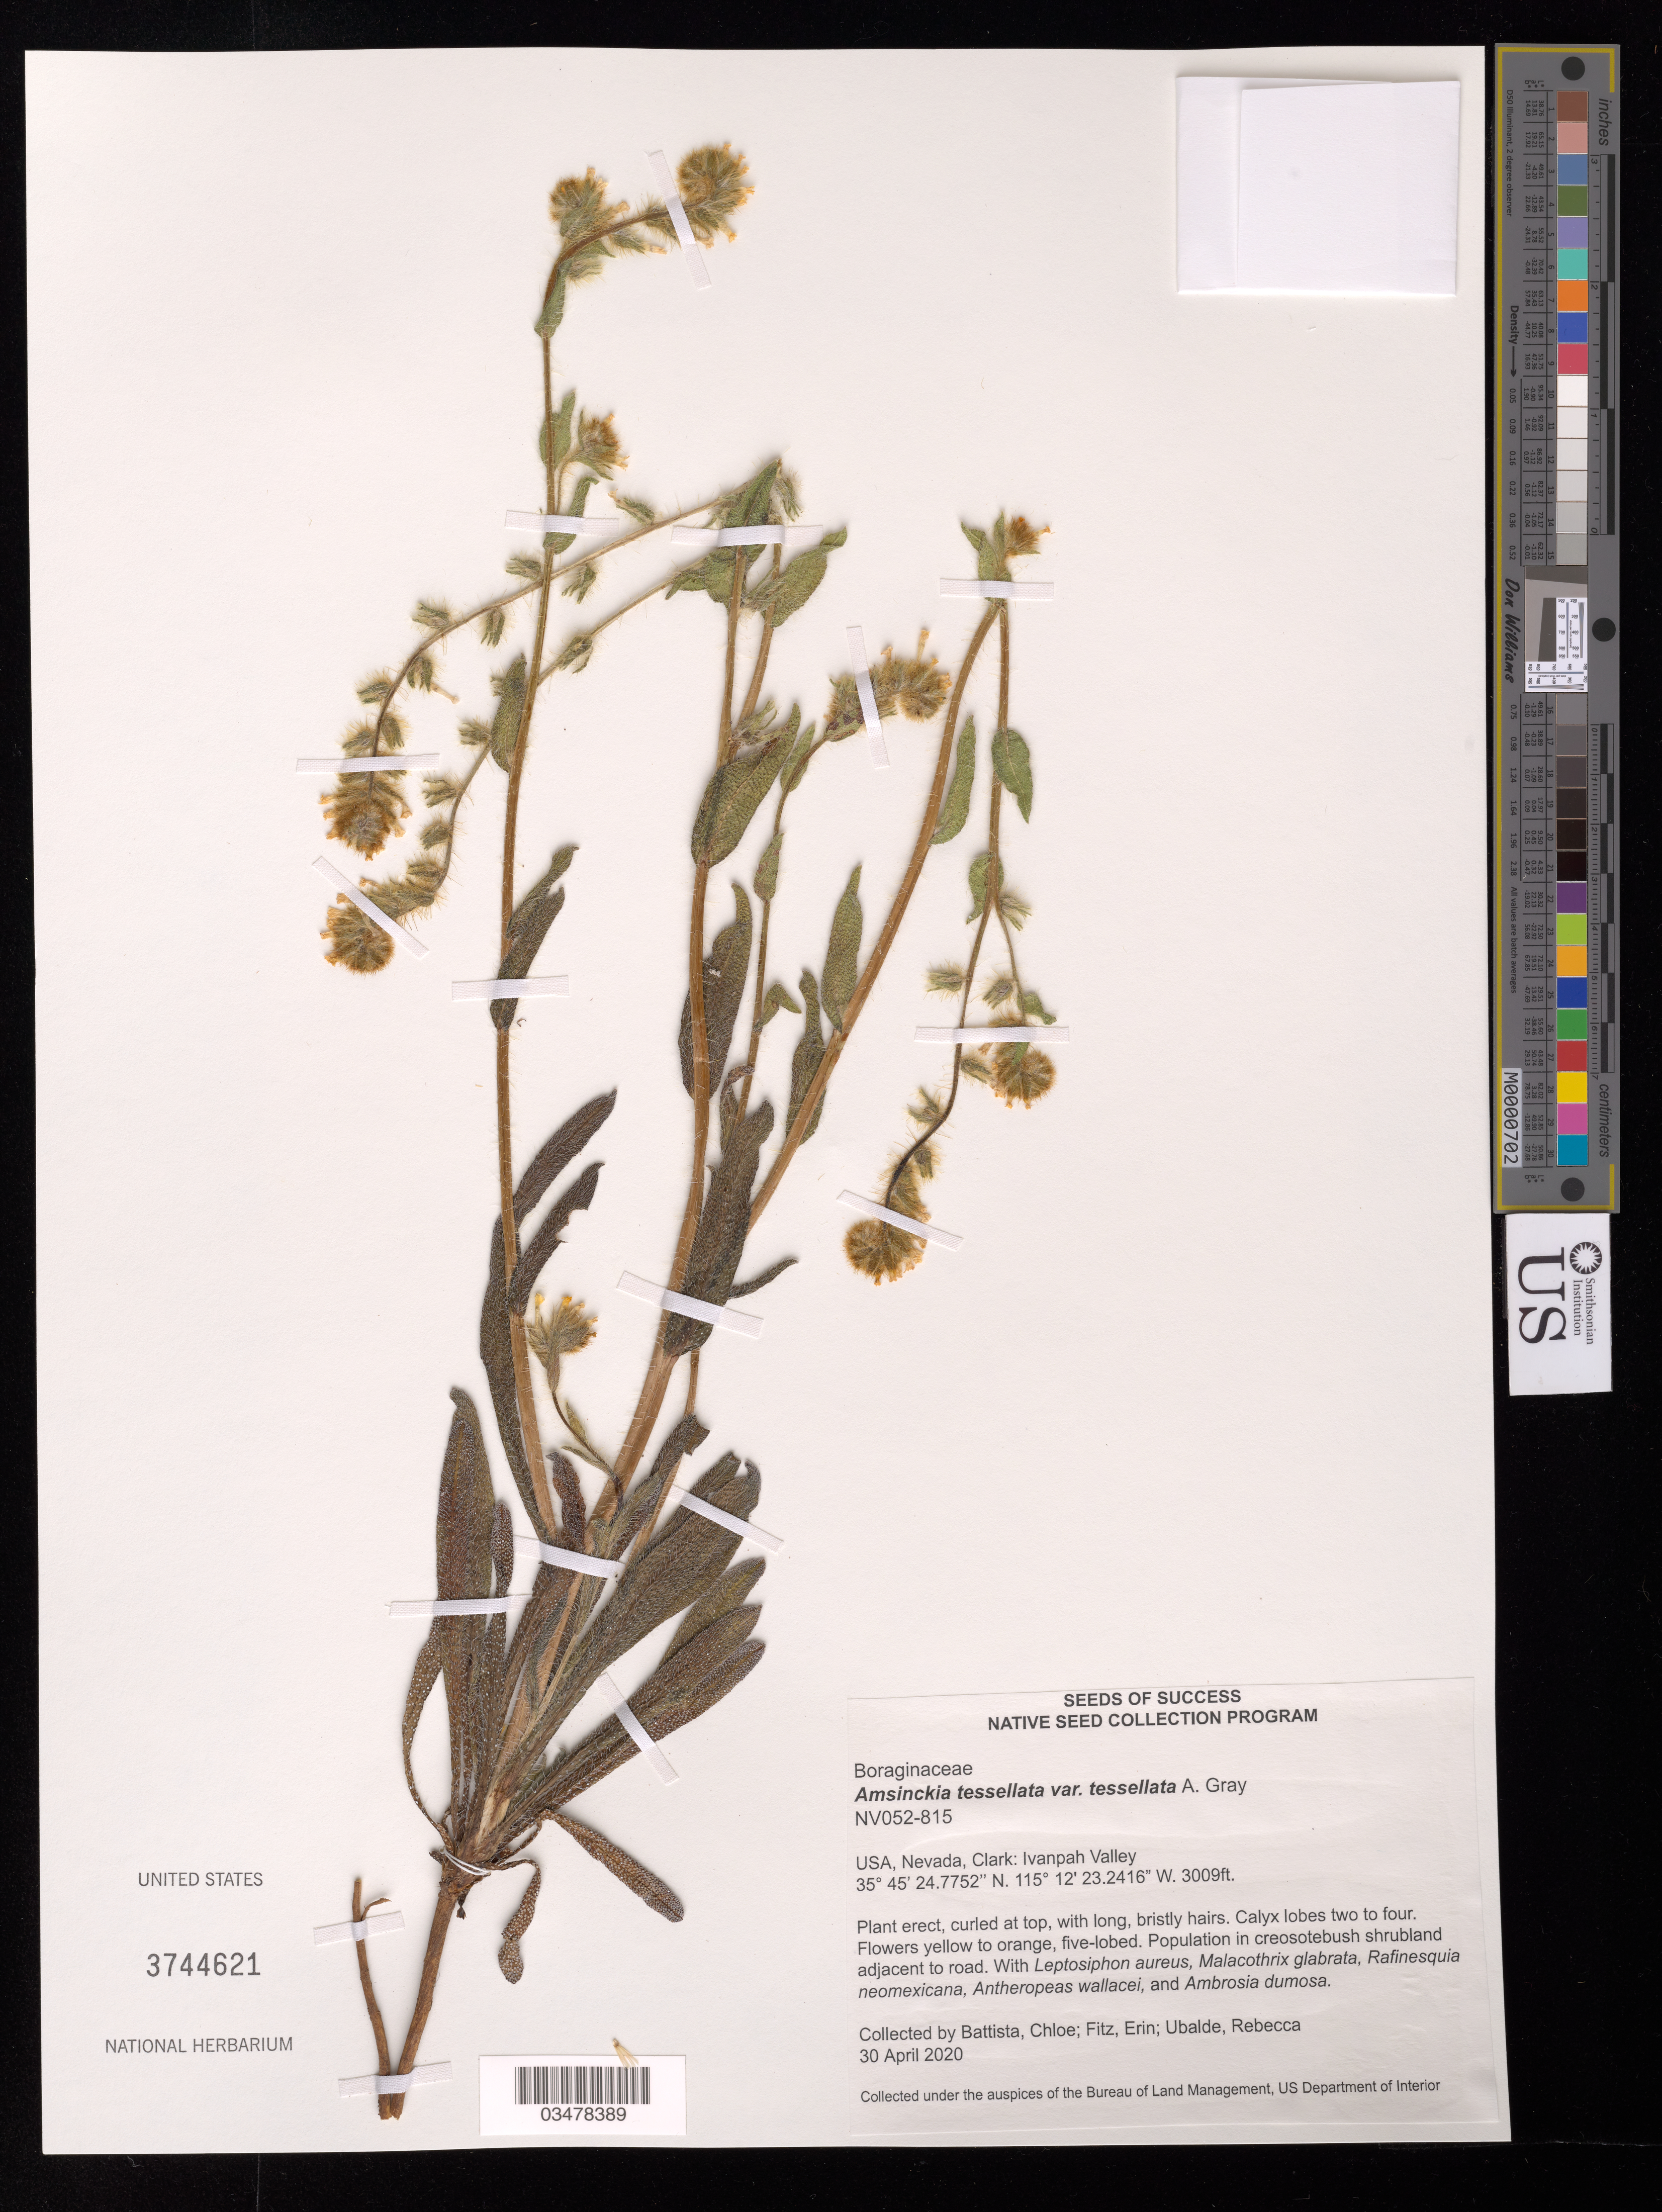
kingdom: Plantae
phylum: Tracheophyta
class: Magnoliopsida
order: Boraginales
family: Boraginaceae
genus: Amsinckia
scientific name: Amsinckia tessellata var. tessellata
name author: A. Gray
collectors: C. Battista, E. Fitz & R. Ubalde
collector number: NV052-815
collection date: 2020-04-30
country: United States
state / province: Nevada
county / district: Clark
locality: Ivanpah Valley.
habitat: Creosotebush shrubland. With Leptosiphon aureus, Malacothrix glabrata, Ambrosia dumosa, etc.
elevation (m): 917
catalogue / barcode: US 3744621